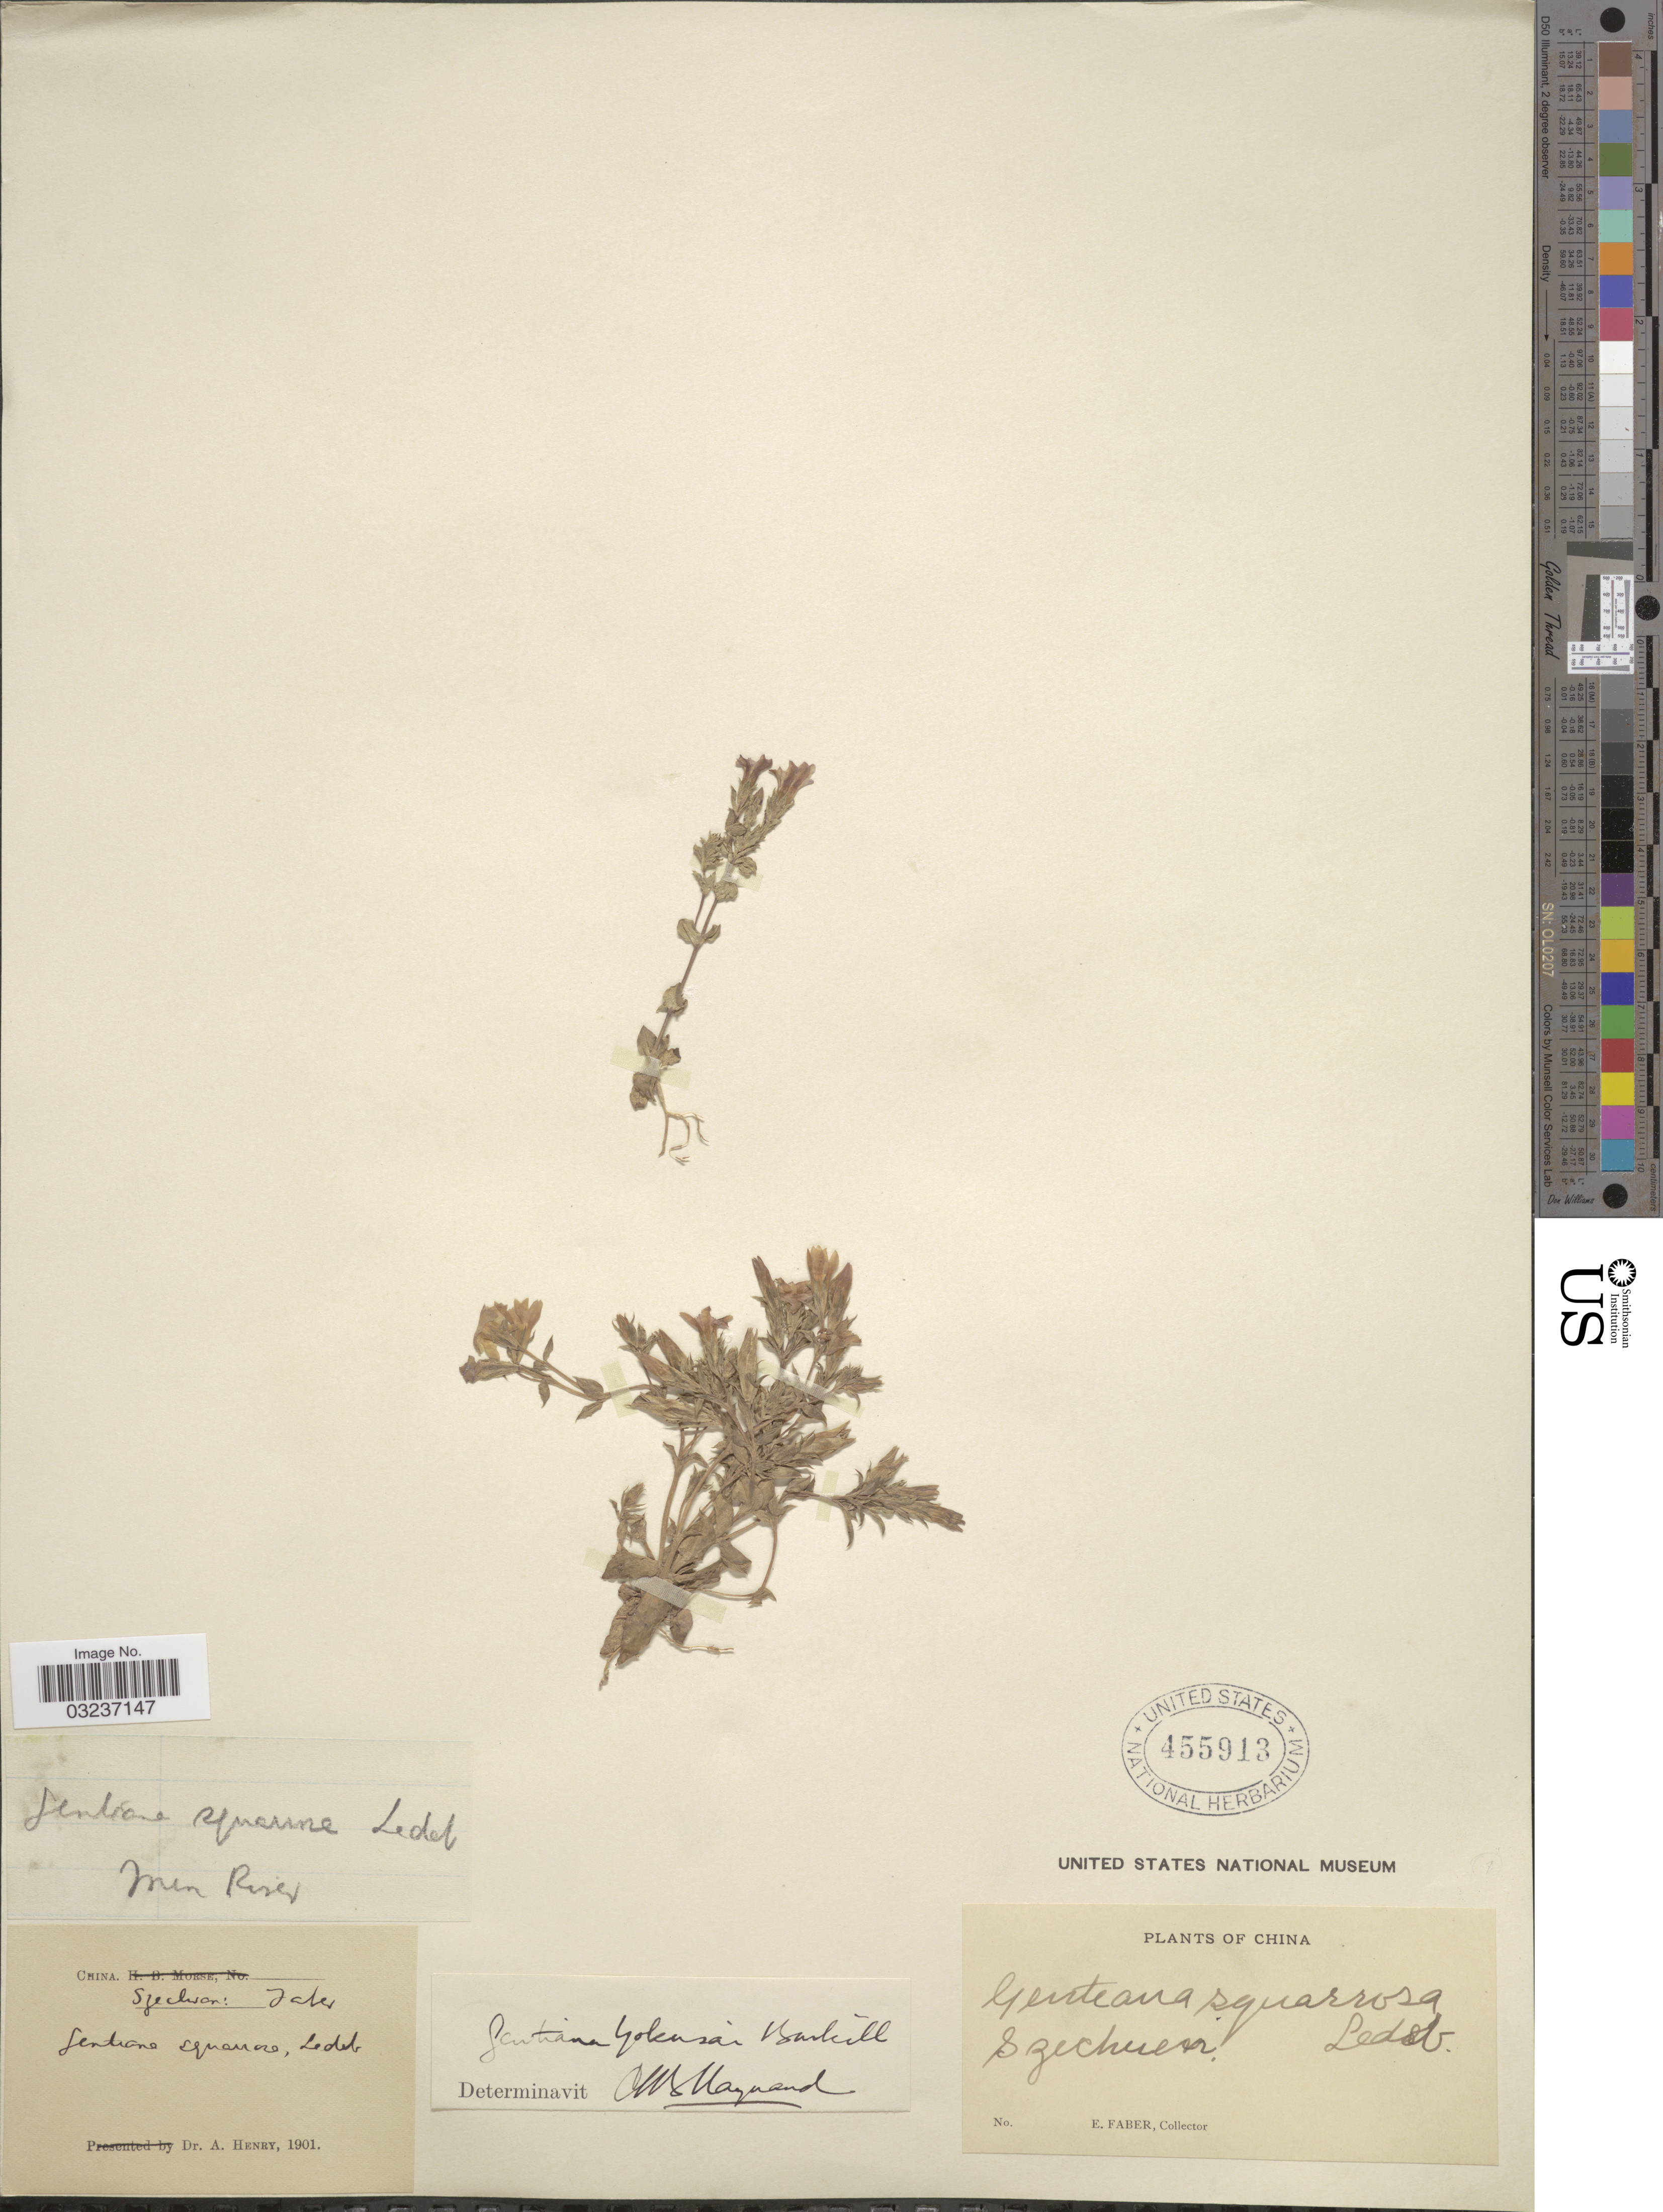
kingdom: Plantae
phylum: Tracheophyta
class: Magnoliopsida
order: Gentianales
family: Gentianaceae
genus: Gentiana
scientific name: Gentiana yokusai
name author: Burkill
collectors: E. Faber & A. Henry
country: China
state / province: Sichuan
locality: Szechuen. Men River.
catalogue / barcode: US 455913